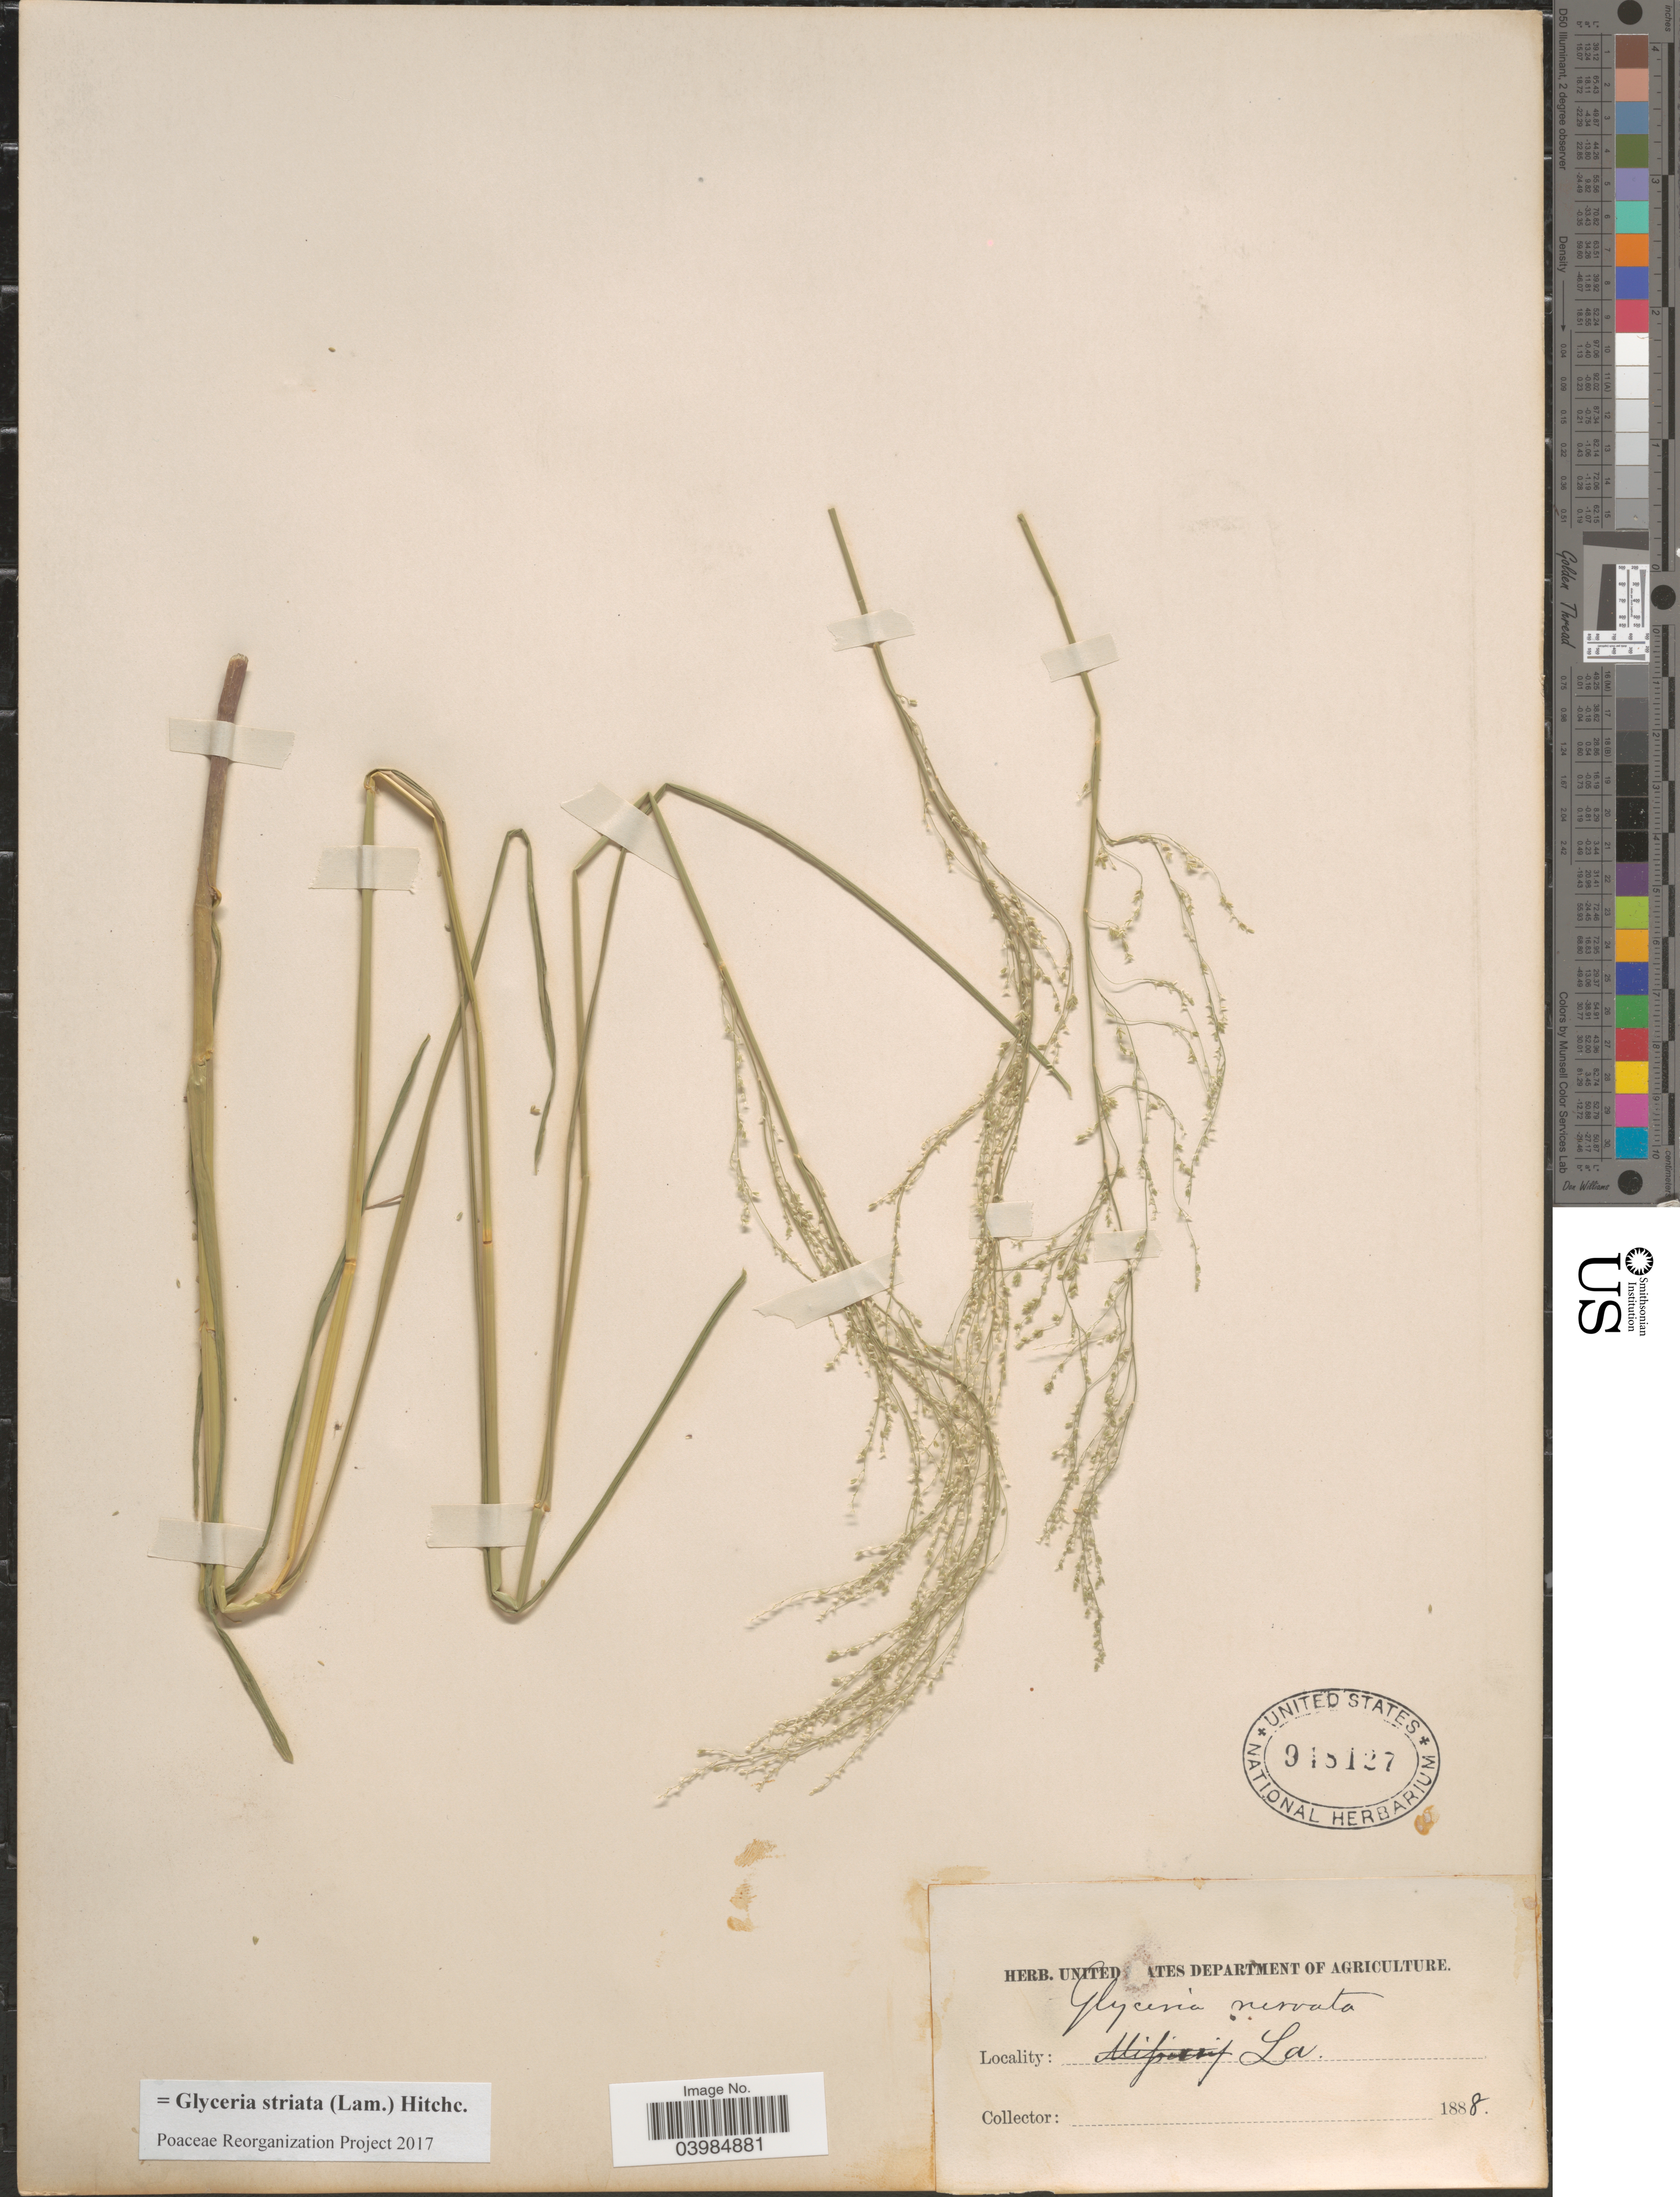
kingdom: Plantae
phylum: Tracheophyta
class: Liliopsida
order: Poales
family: Poaceae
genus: Glyceria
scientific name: Glyceria striata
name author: (Lam.) Hitchc.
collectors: Ex herb. United States Department of Agriculture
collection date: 1888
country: United States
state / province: Louisiana